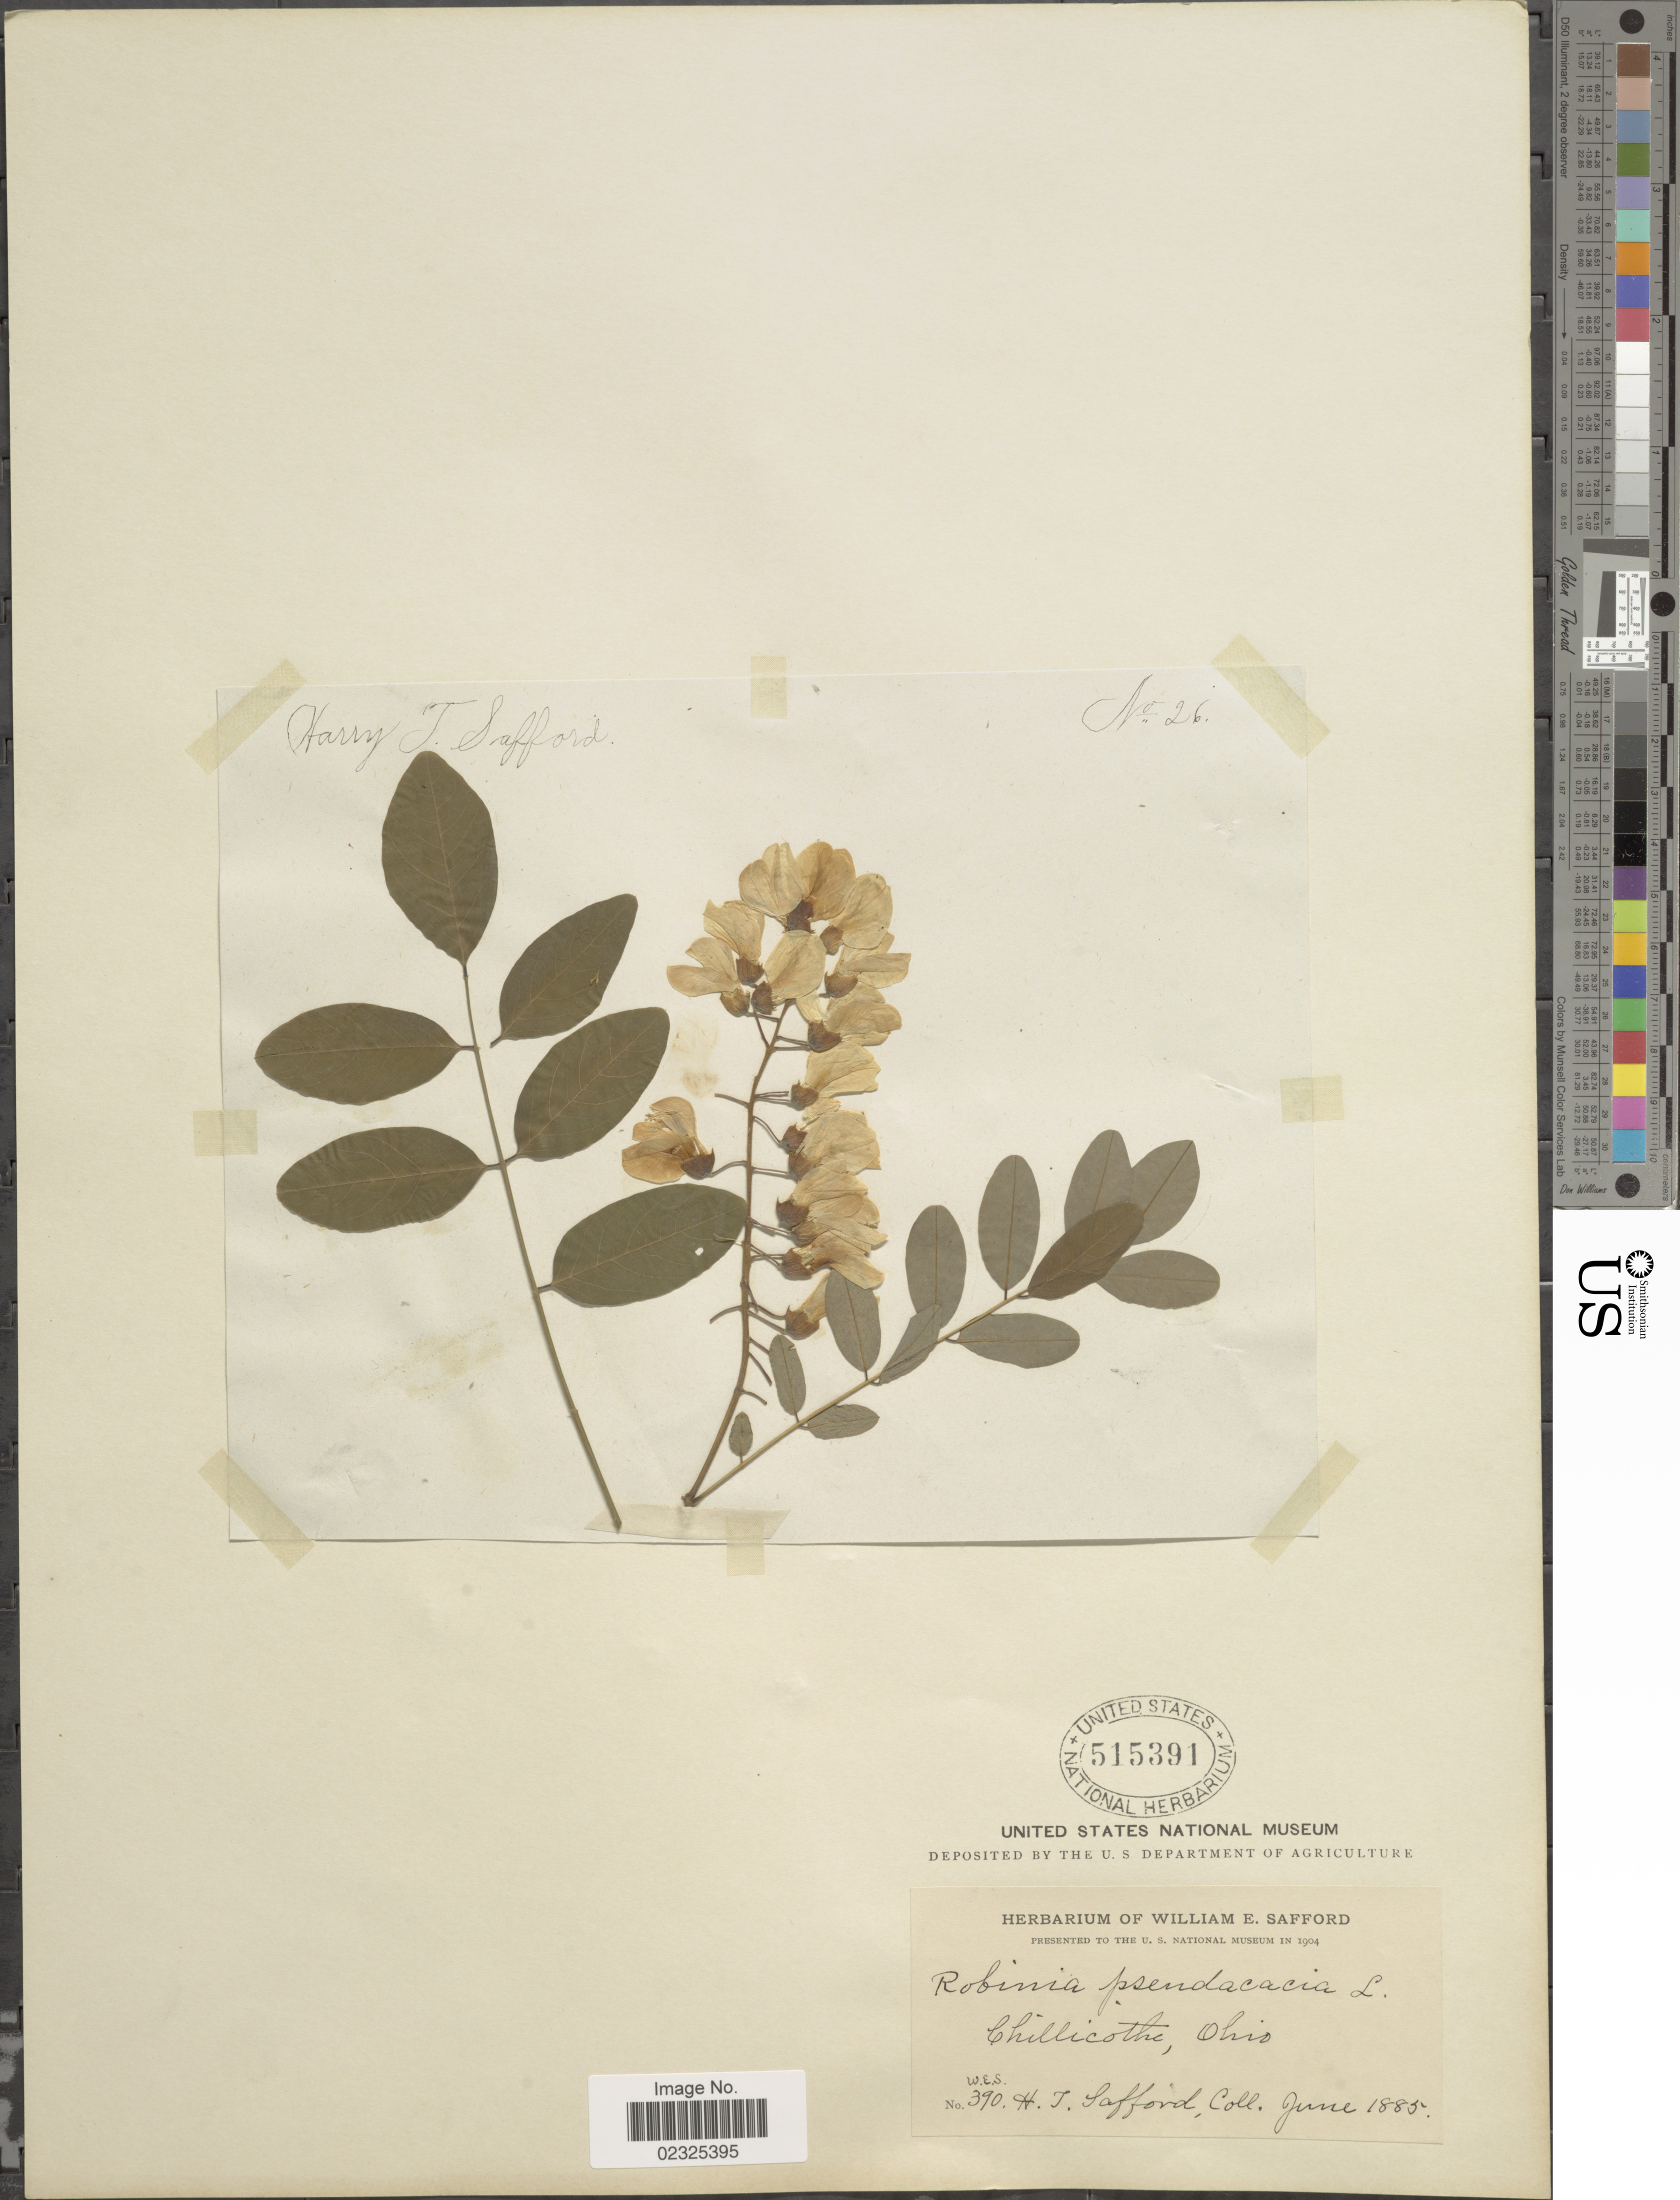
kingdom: Plantae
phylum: Tracheophyta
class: Magnoliopsida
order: Fabales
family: Fabaceae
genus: Robinia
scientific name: Robinia pseudoacacia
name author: L.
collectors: H. Safford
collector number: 390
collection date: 1885-06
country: United States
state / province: Ohio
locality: Chillicothe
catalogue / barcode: US 515391